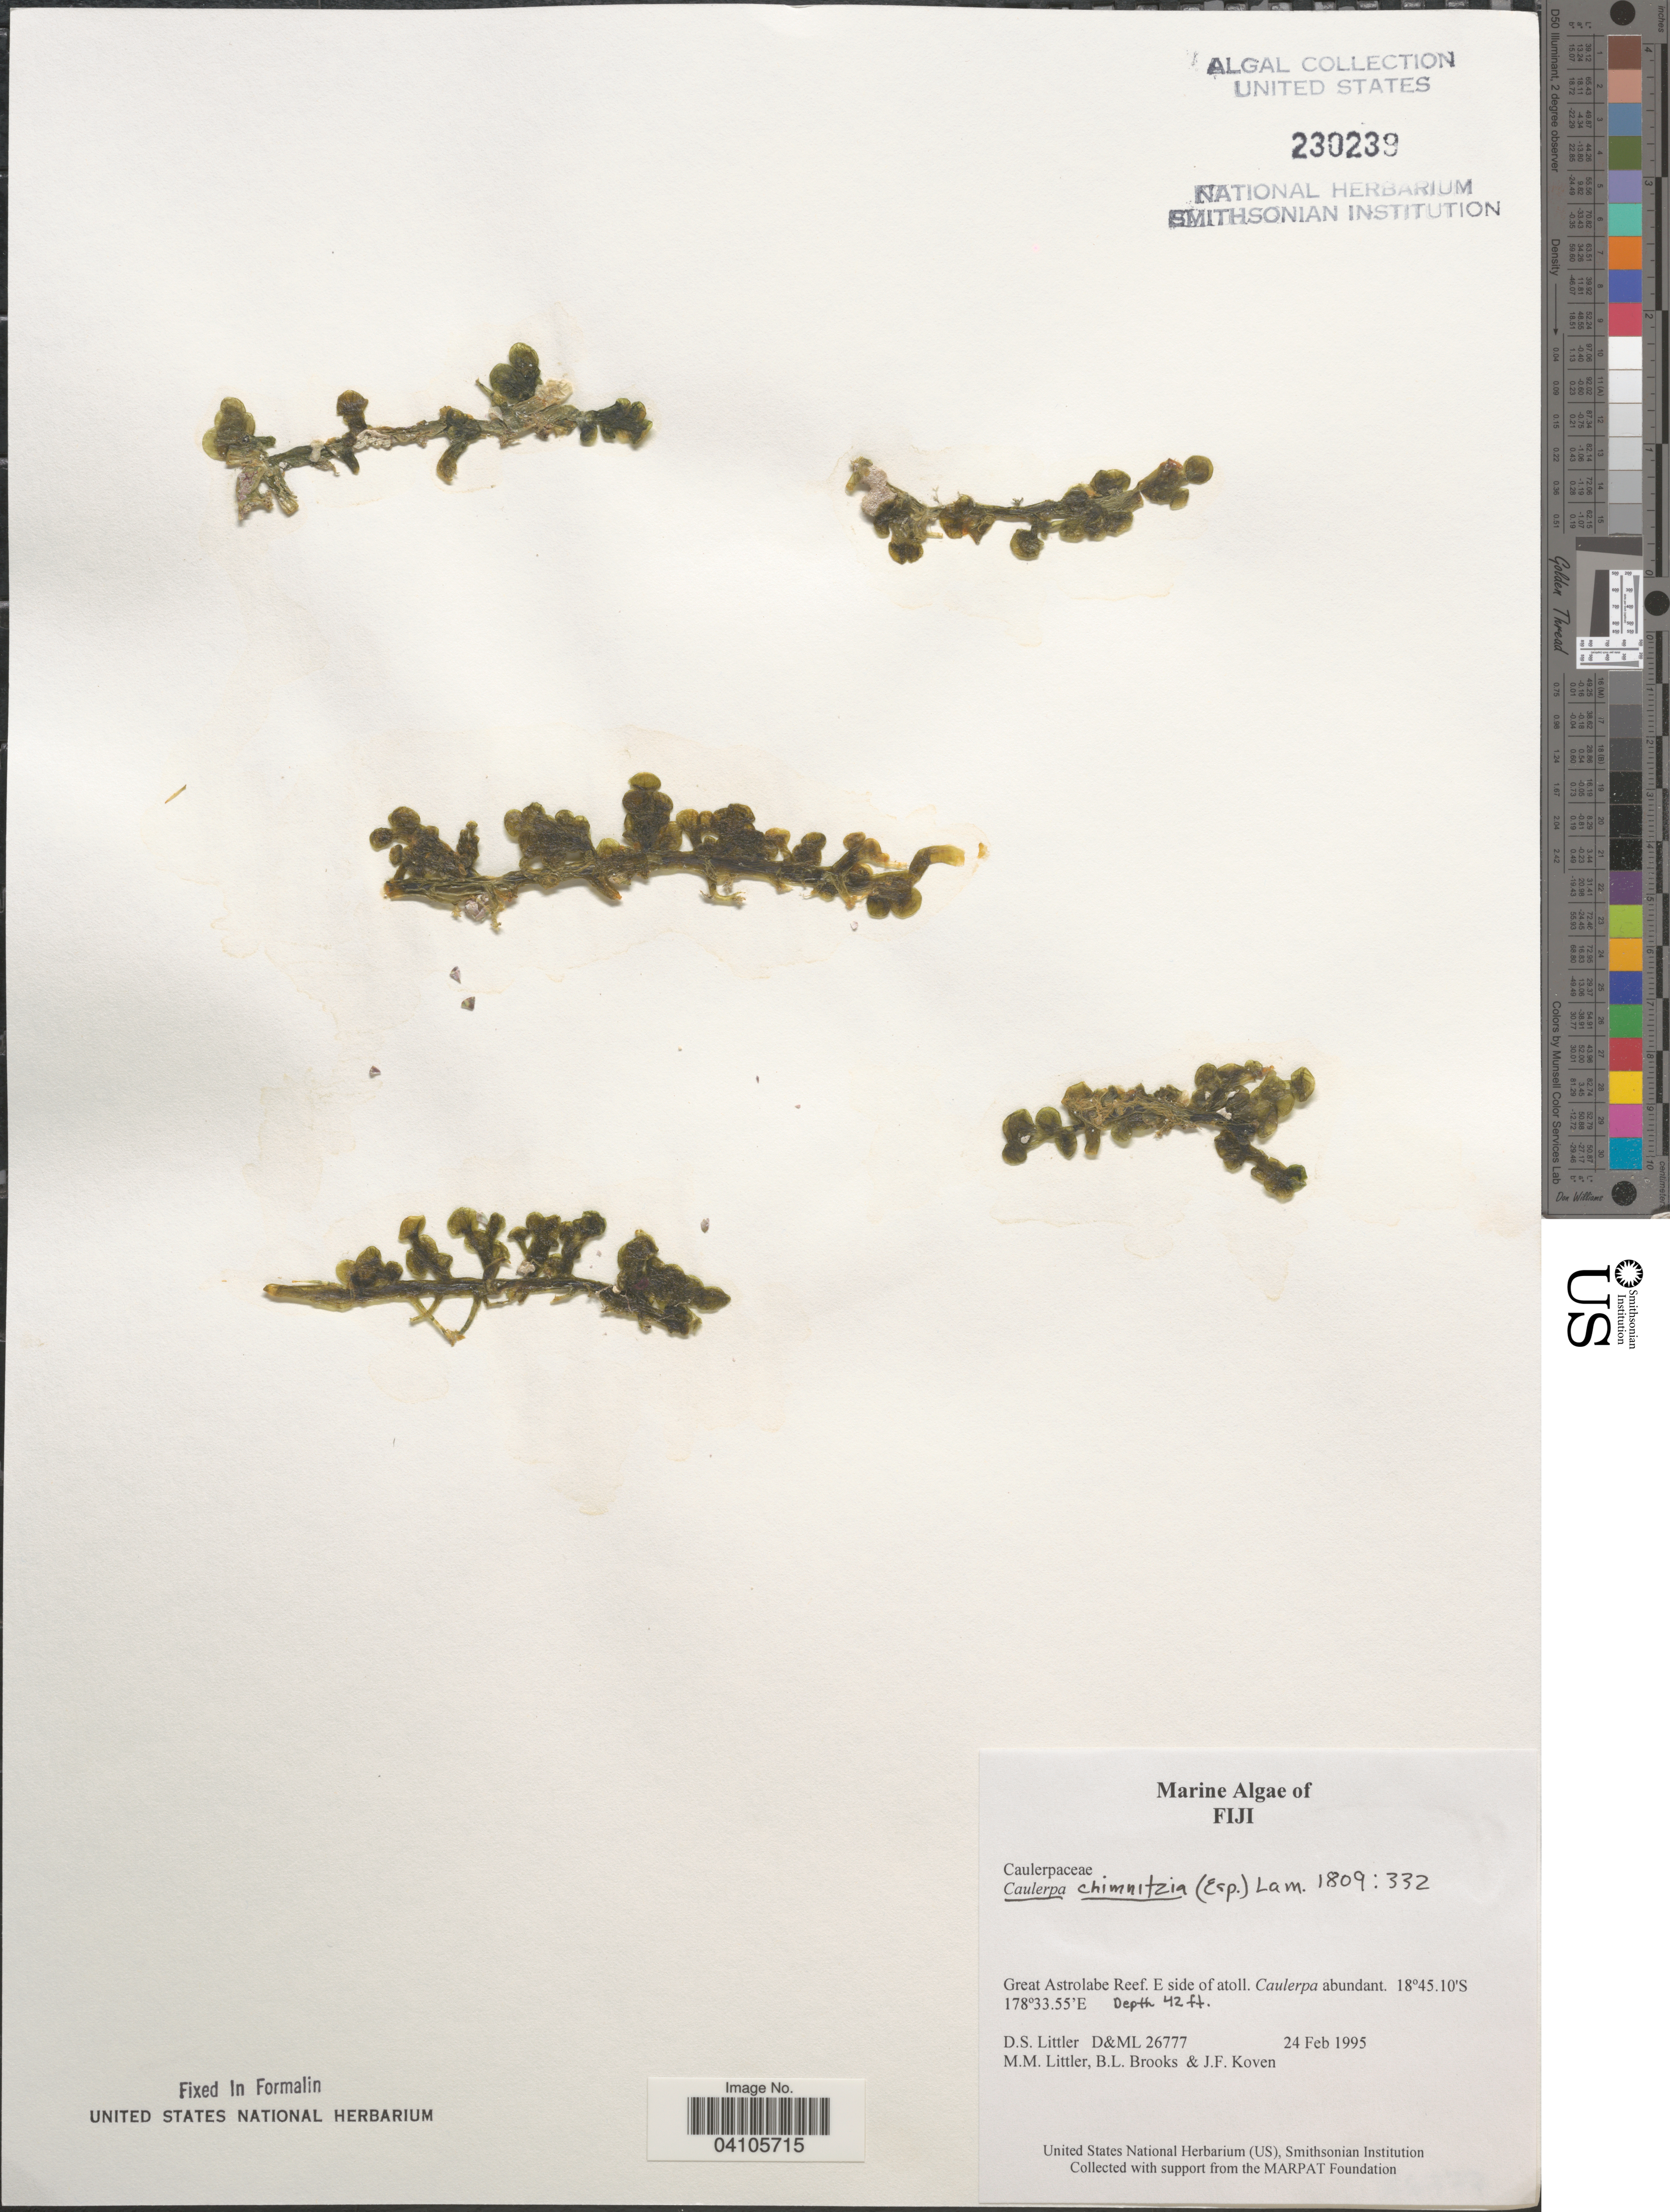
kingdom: Plantae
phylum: Chlorophyta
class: Ulvophyceae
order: Bryopsidales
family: Caulerpaceae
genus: Caulerpa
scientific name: Caulerpa chemnitzia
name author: (Esper) J.V.Lamouroux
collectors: D. S. Littler, B. Brooks & J. Koven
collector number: D&ML 26777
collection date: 1995-02-24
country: Fiji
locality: Great Astrolabe Reef. E side of atoll.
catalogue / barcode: US 230239